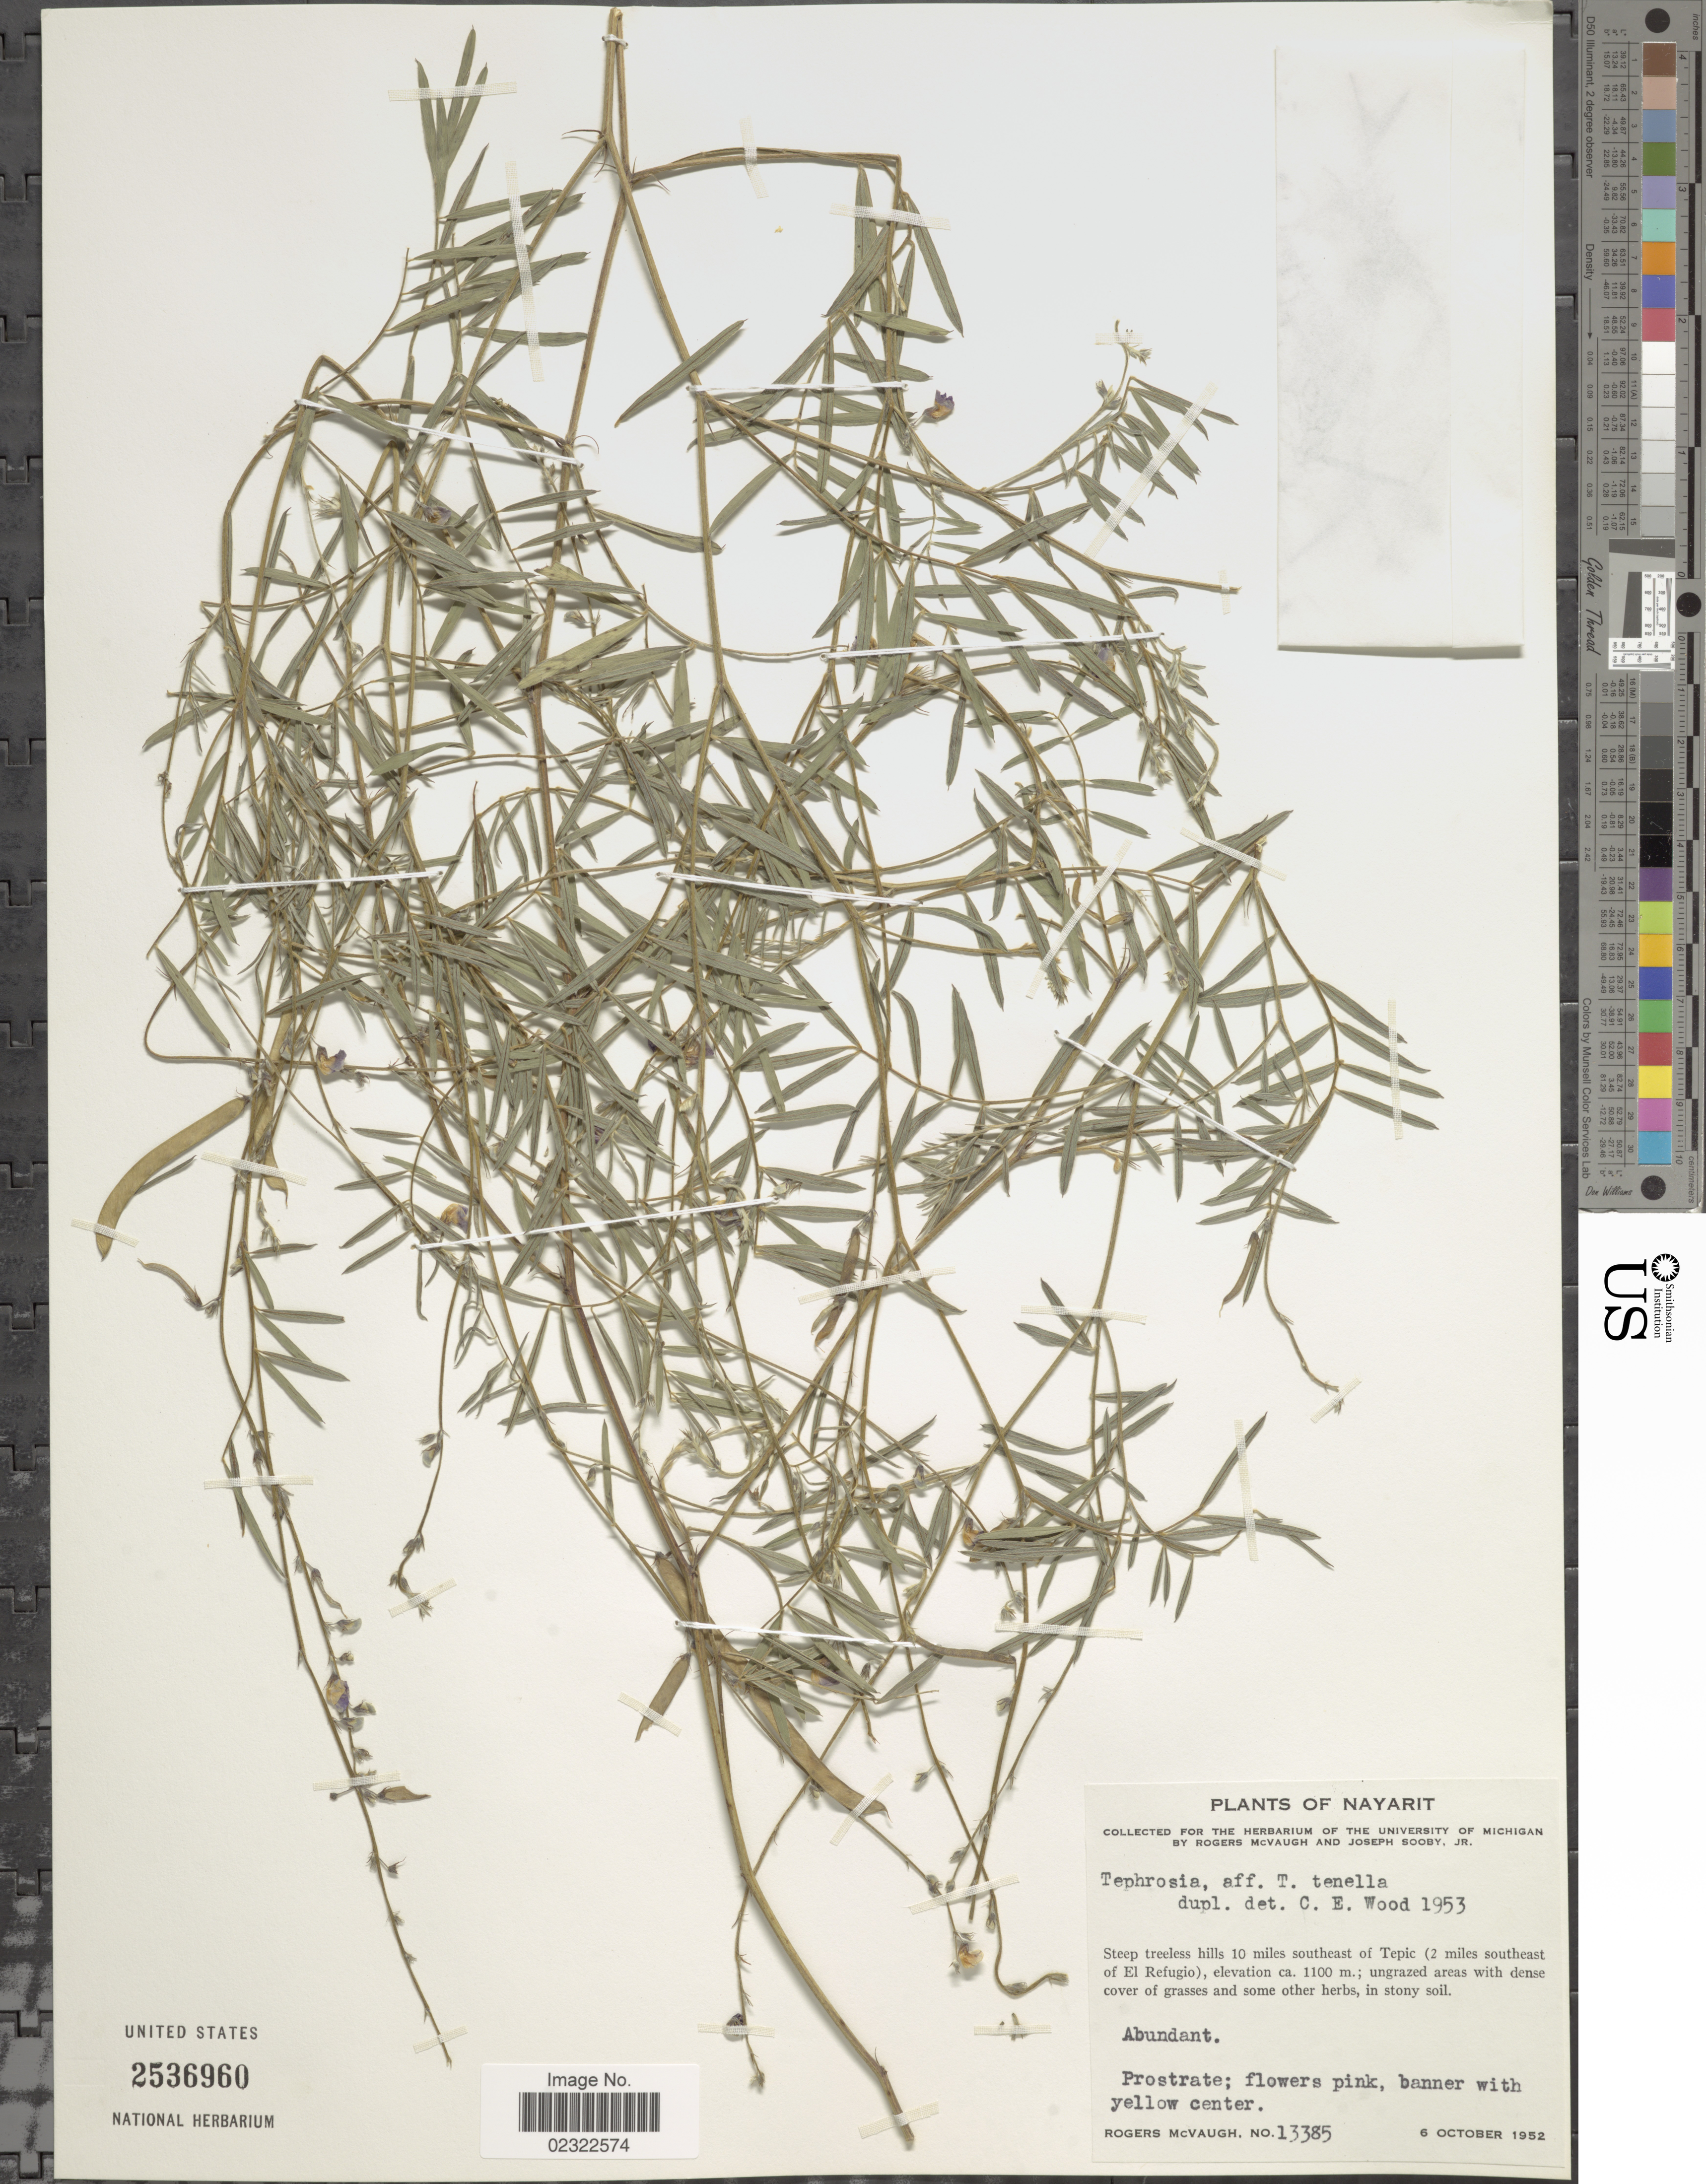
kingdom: Plantae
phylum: Tracheophyta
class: Magnoliopsida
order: Fabales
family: Fabaceae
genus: Tephrosia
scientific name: Tephrosia tenella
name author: A. Gray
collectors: R. McVaugh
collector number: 13385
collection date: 1952-10-06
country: Mexico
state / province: Nayarit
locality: Nayarit, Steep treeless hills 10 miles southeast of Tepic (2 miles southeast of el Refugio).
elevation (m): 1100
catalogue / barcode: US 2536960